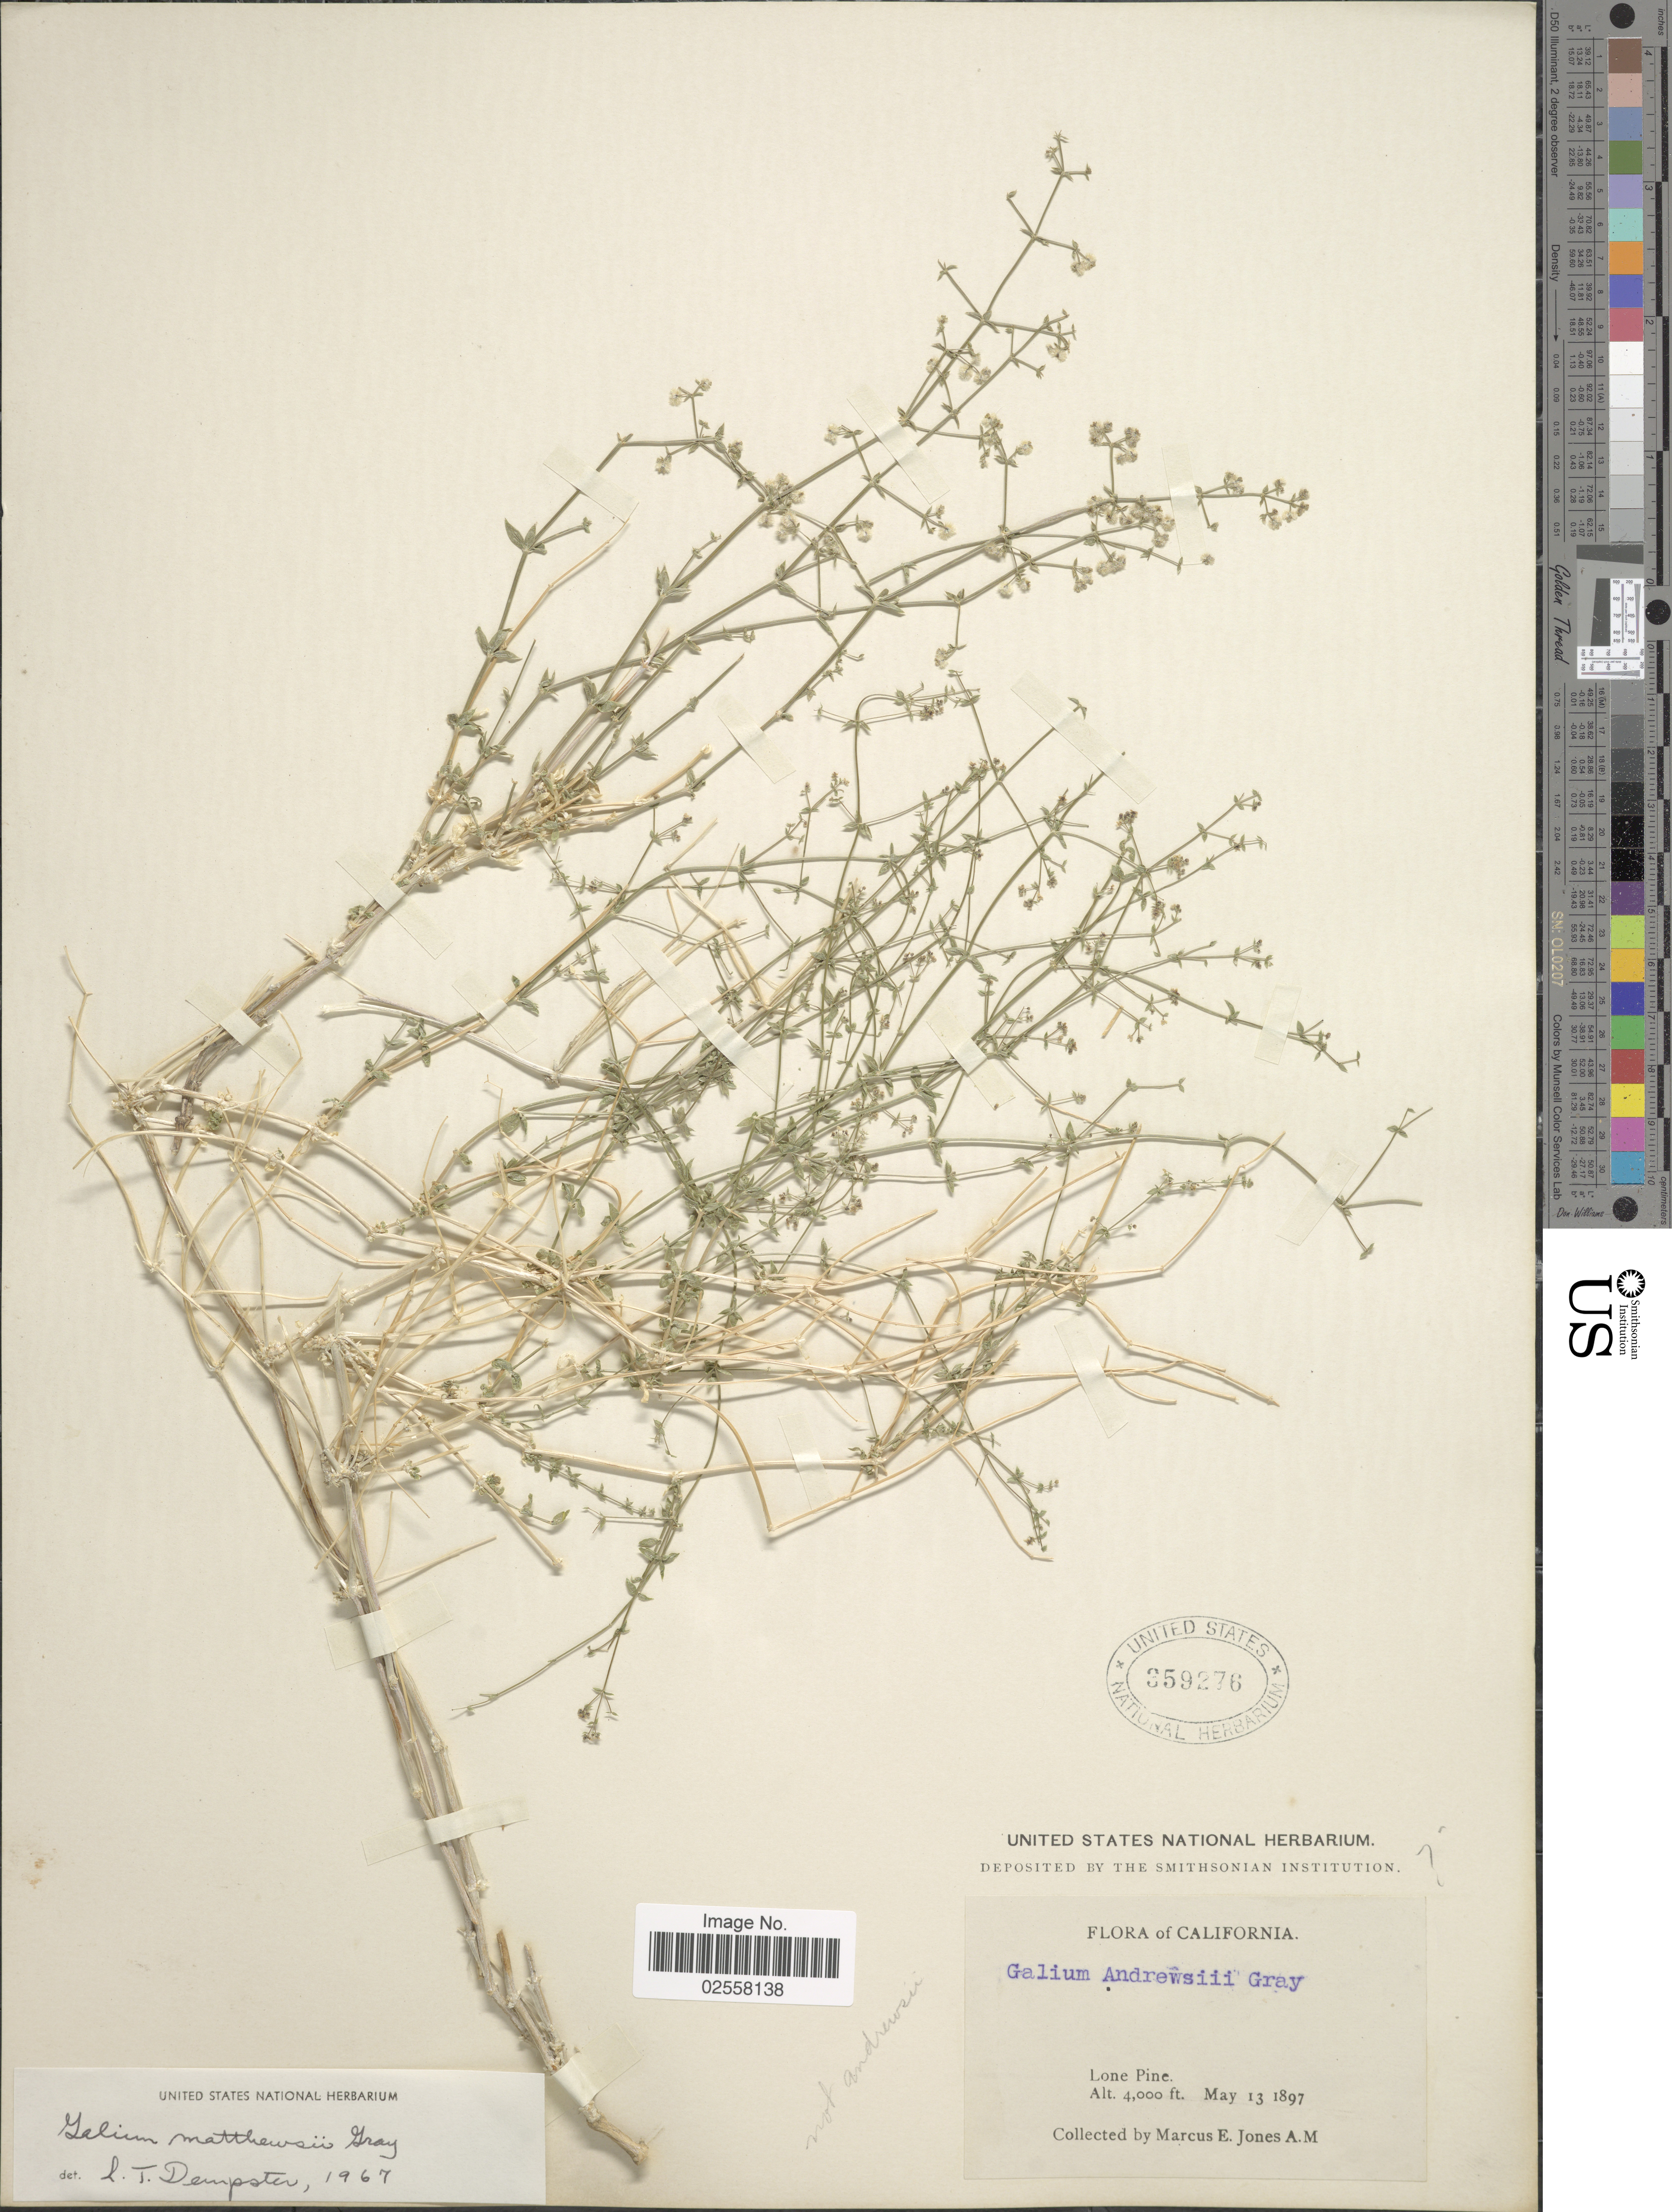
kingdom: Plantae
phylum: Tracheophyta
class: Magnoliopsida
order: Gentianales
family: Rubiaceae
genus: Galium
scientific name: Galium matthewsii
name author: A. Gray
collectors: M. E. Jones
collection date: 1897-05-13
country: United States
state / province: California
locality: Lona Pine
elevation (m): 1219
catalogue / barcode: US 359276